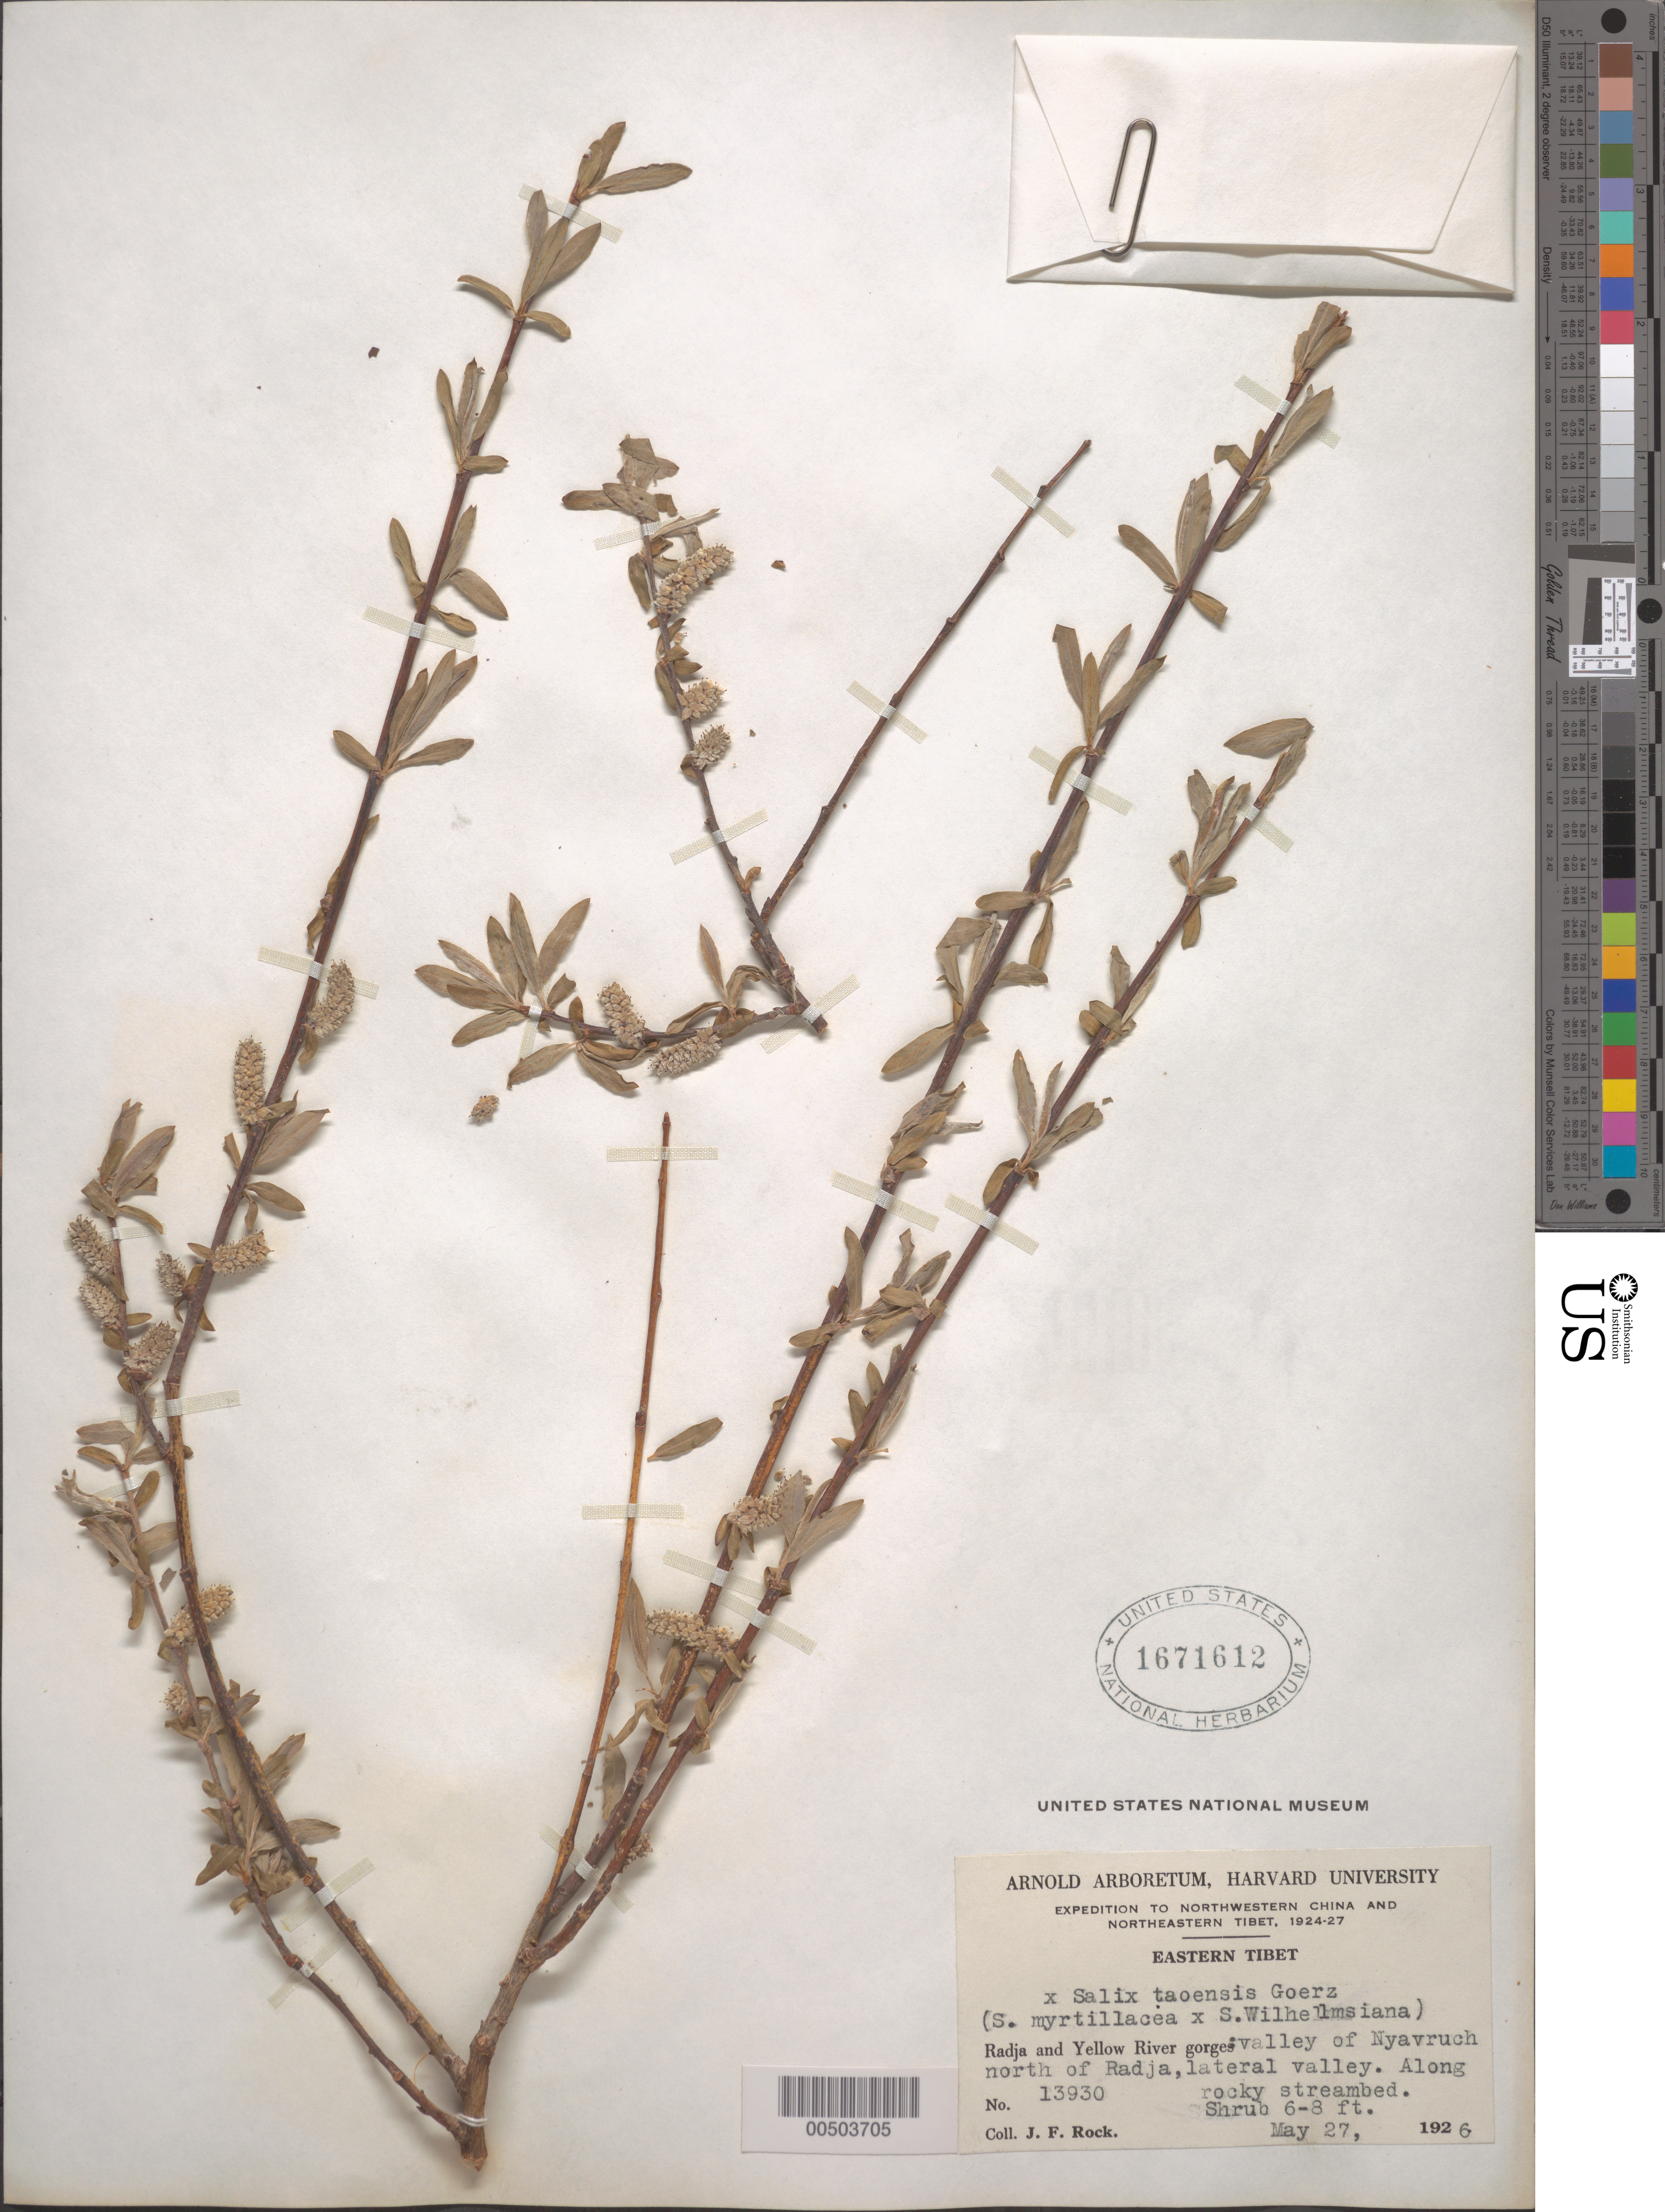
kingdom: Plantae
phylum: Tracheophyta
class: Magnoliopsida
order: Malpighiales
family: Salicaceae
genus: Salix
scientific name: Salix taoensis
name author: Goerz in Rehder & Kobuski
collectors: J. F. Rock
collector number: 13930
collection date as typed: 27 May 1926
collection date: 1926-05-27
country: China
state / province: Xizang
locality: Radja and Yellow River gorges: valley of Nyavruch north of Radja, lateral valley. Along rocky streambed.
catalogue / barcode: US 1671612